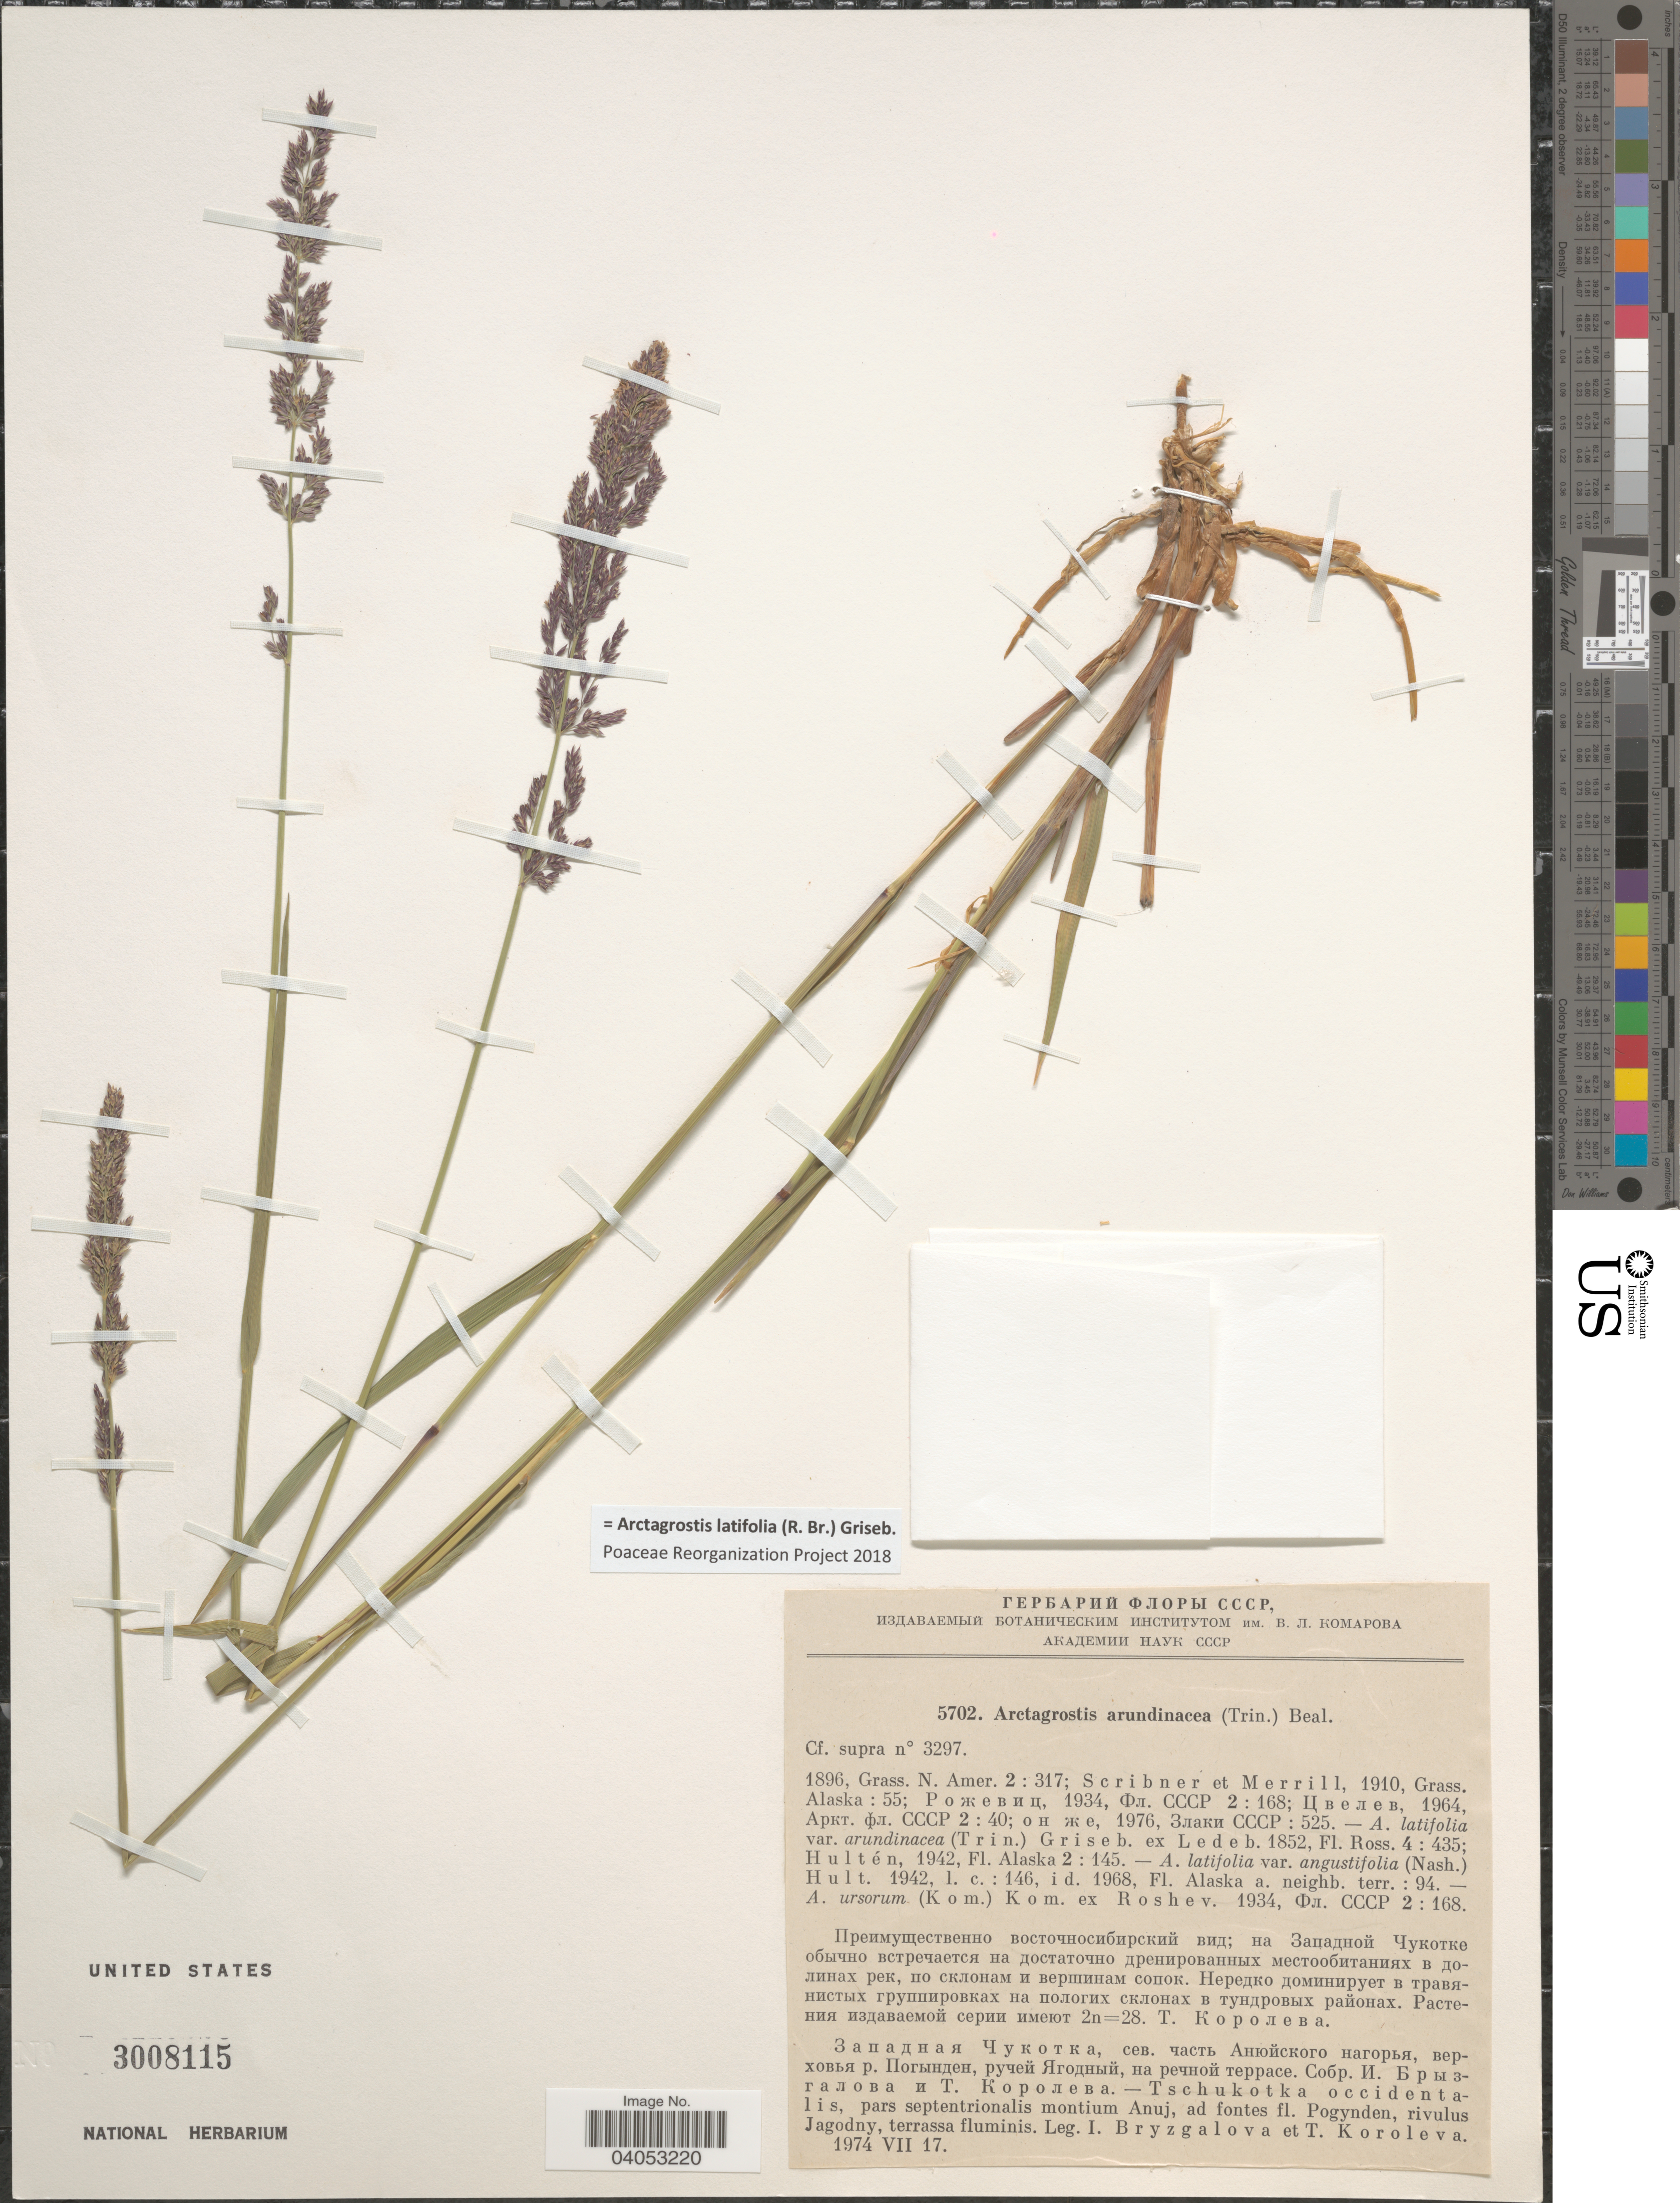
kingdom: Plantae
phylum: Tracheophyta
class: Liliopsida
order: Poales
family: Poaceae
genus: Arctagrostis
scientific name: Arctagrostis latifolia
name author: (R. Br.) Griseb.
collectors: I. Bryzgalova & T. Koroleva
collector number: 5702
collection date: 1974-07-17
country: Russian Federation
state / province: Chukotka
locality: Tschukotka occidentalis, pars septentrionalis montium Anuj, ad fontes fl. Pogynden, rivulus Jagodny, terrassa fluminis.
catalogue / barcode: US 3008115